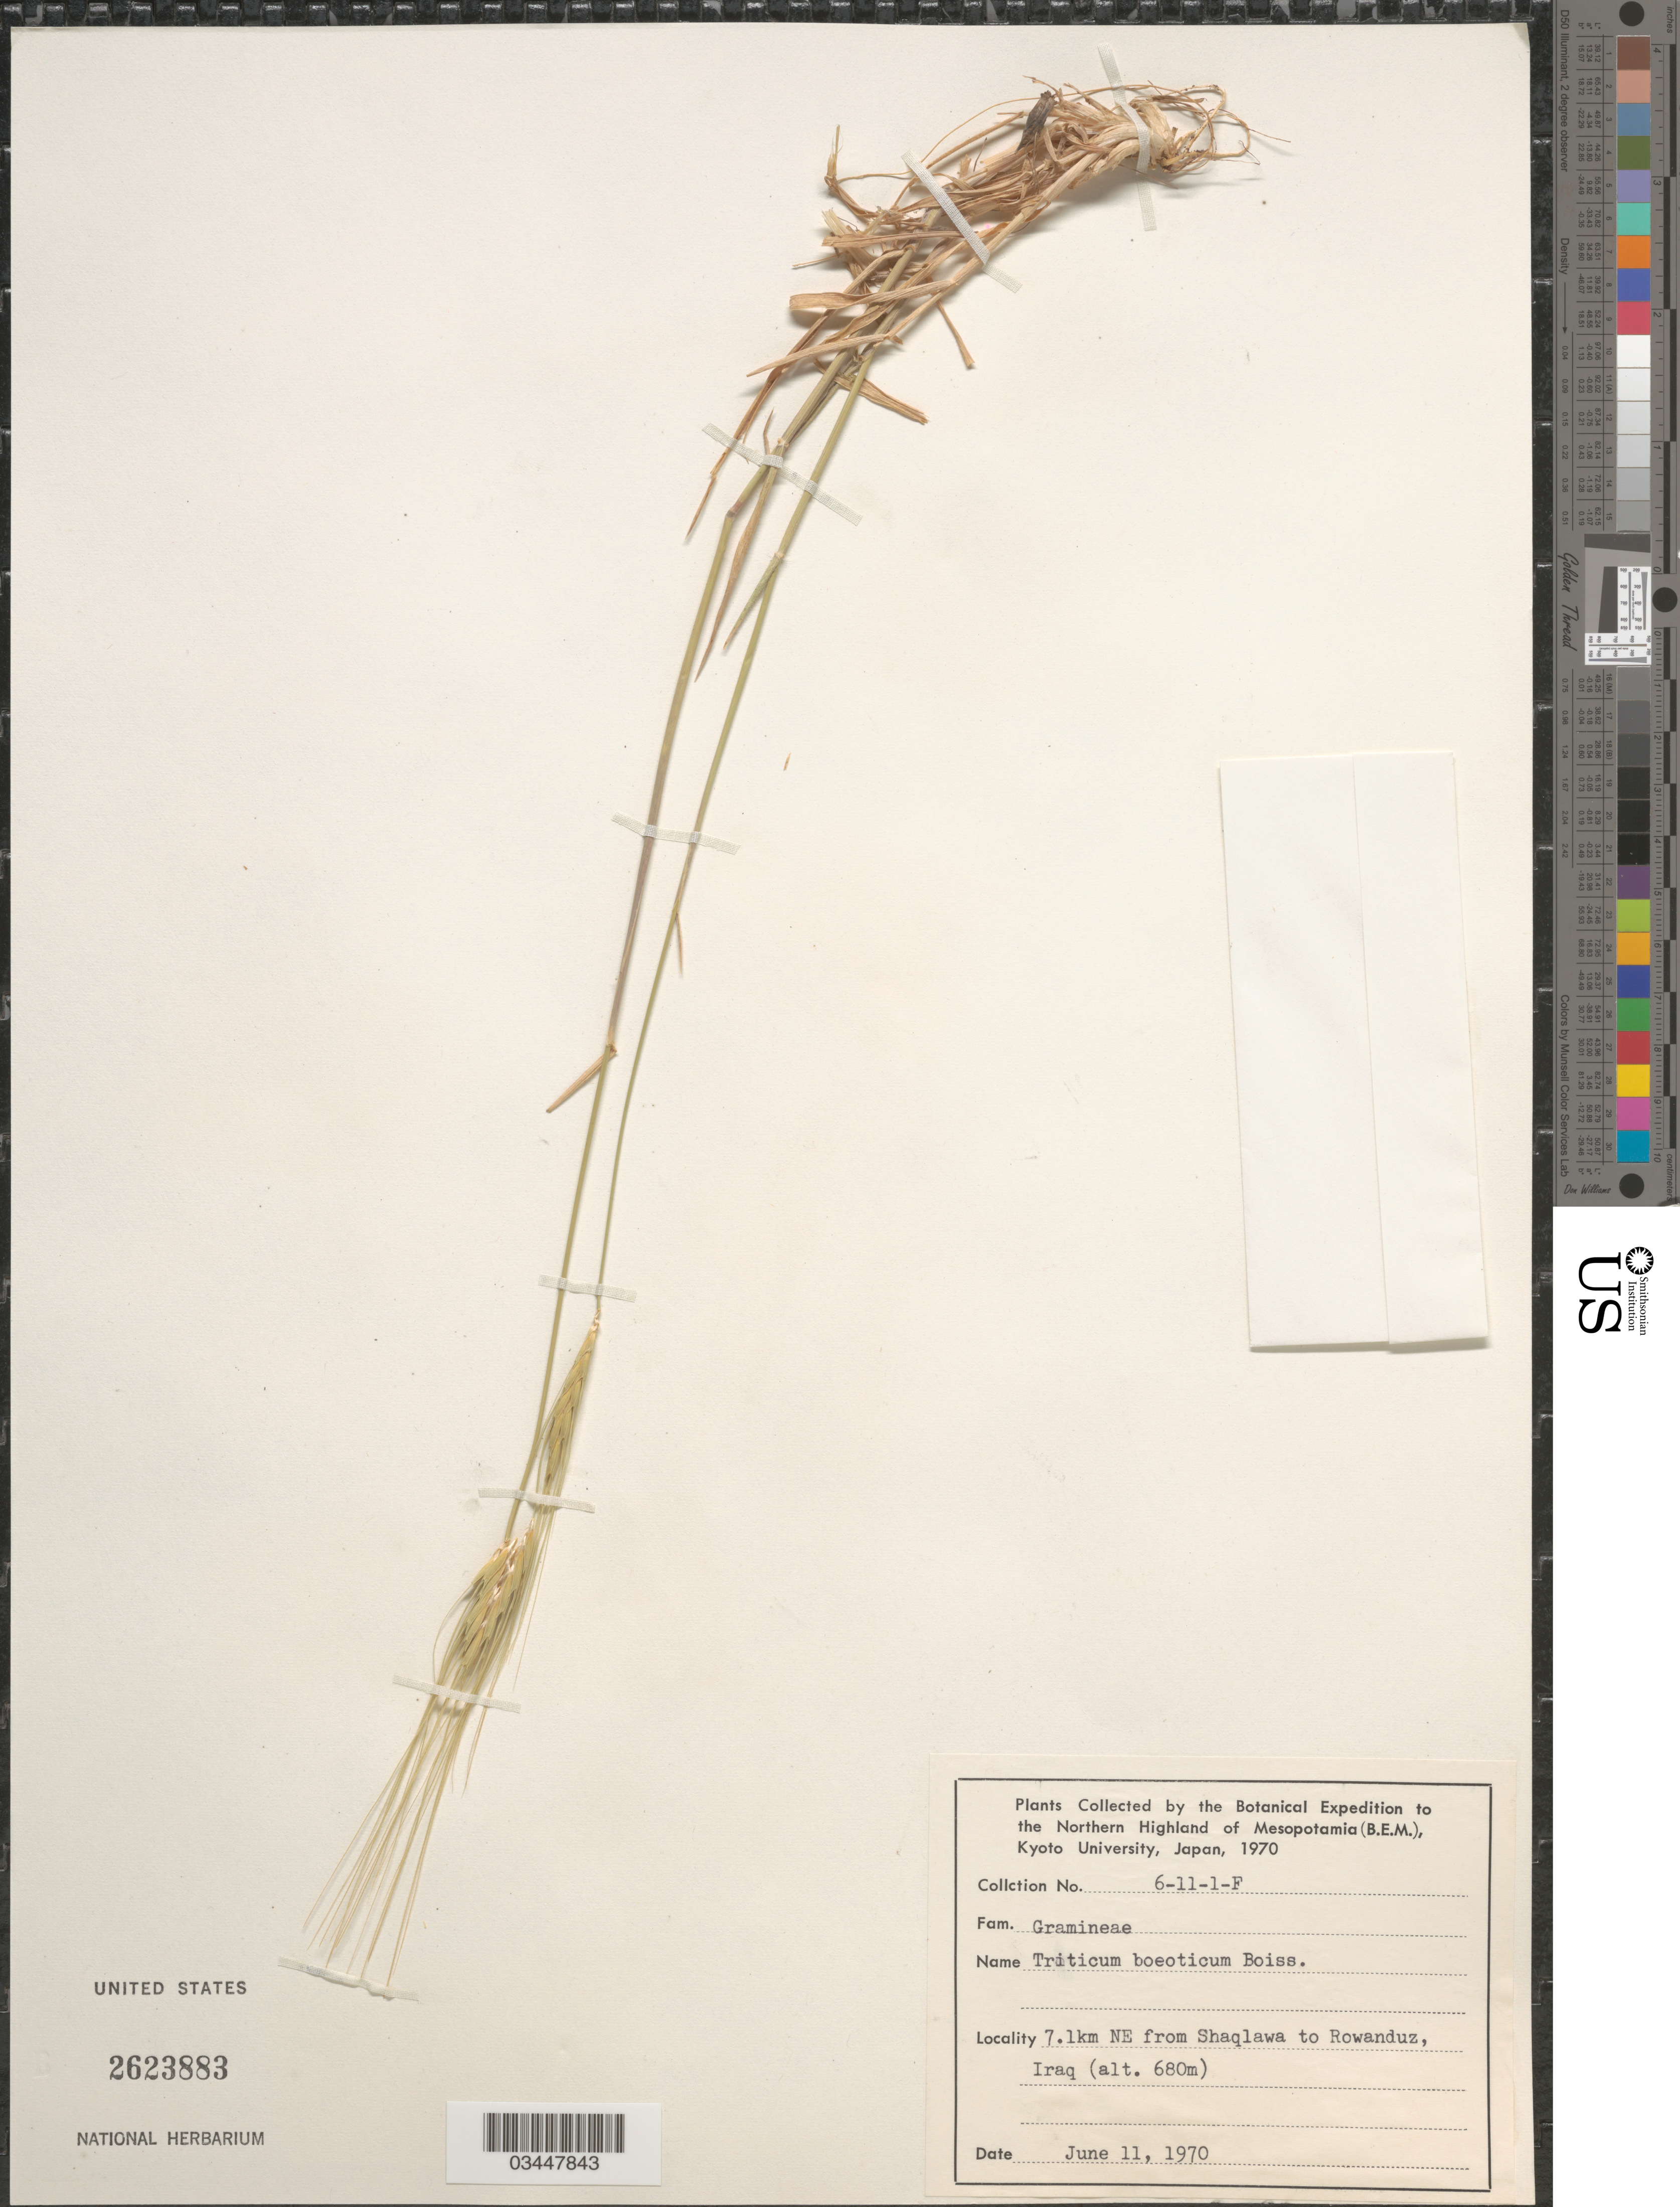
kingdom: Plantae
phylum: Tracheophyta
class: Liliopsida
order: Poales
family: Poaceae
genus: Triticum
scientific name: Triticum boeoticum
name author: Boiss.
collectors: Botanical Expedition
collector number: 6-11-1-F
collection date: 1970-06-11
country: Iraq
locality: To the Northern Highland of Mesopotamia (B.E.M.). 7.1km NE from Shaqlawa to Rowanduz.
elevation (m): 680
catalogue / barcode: US 2623883